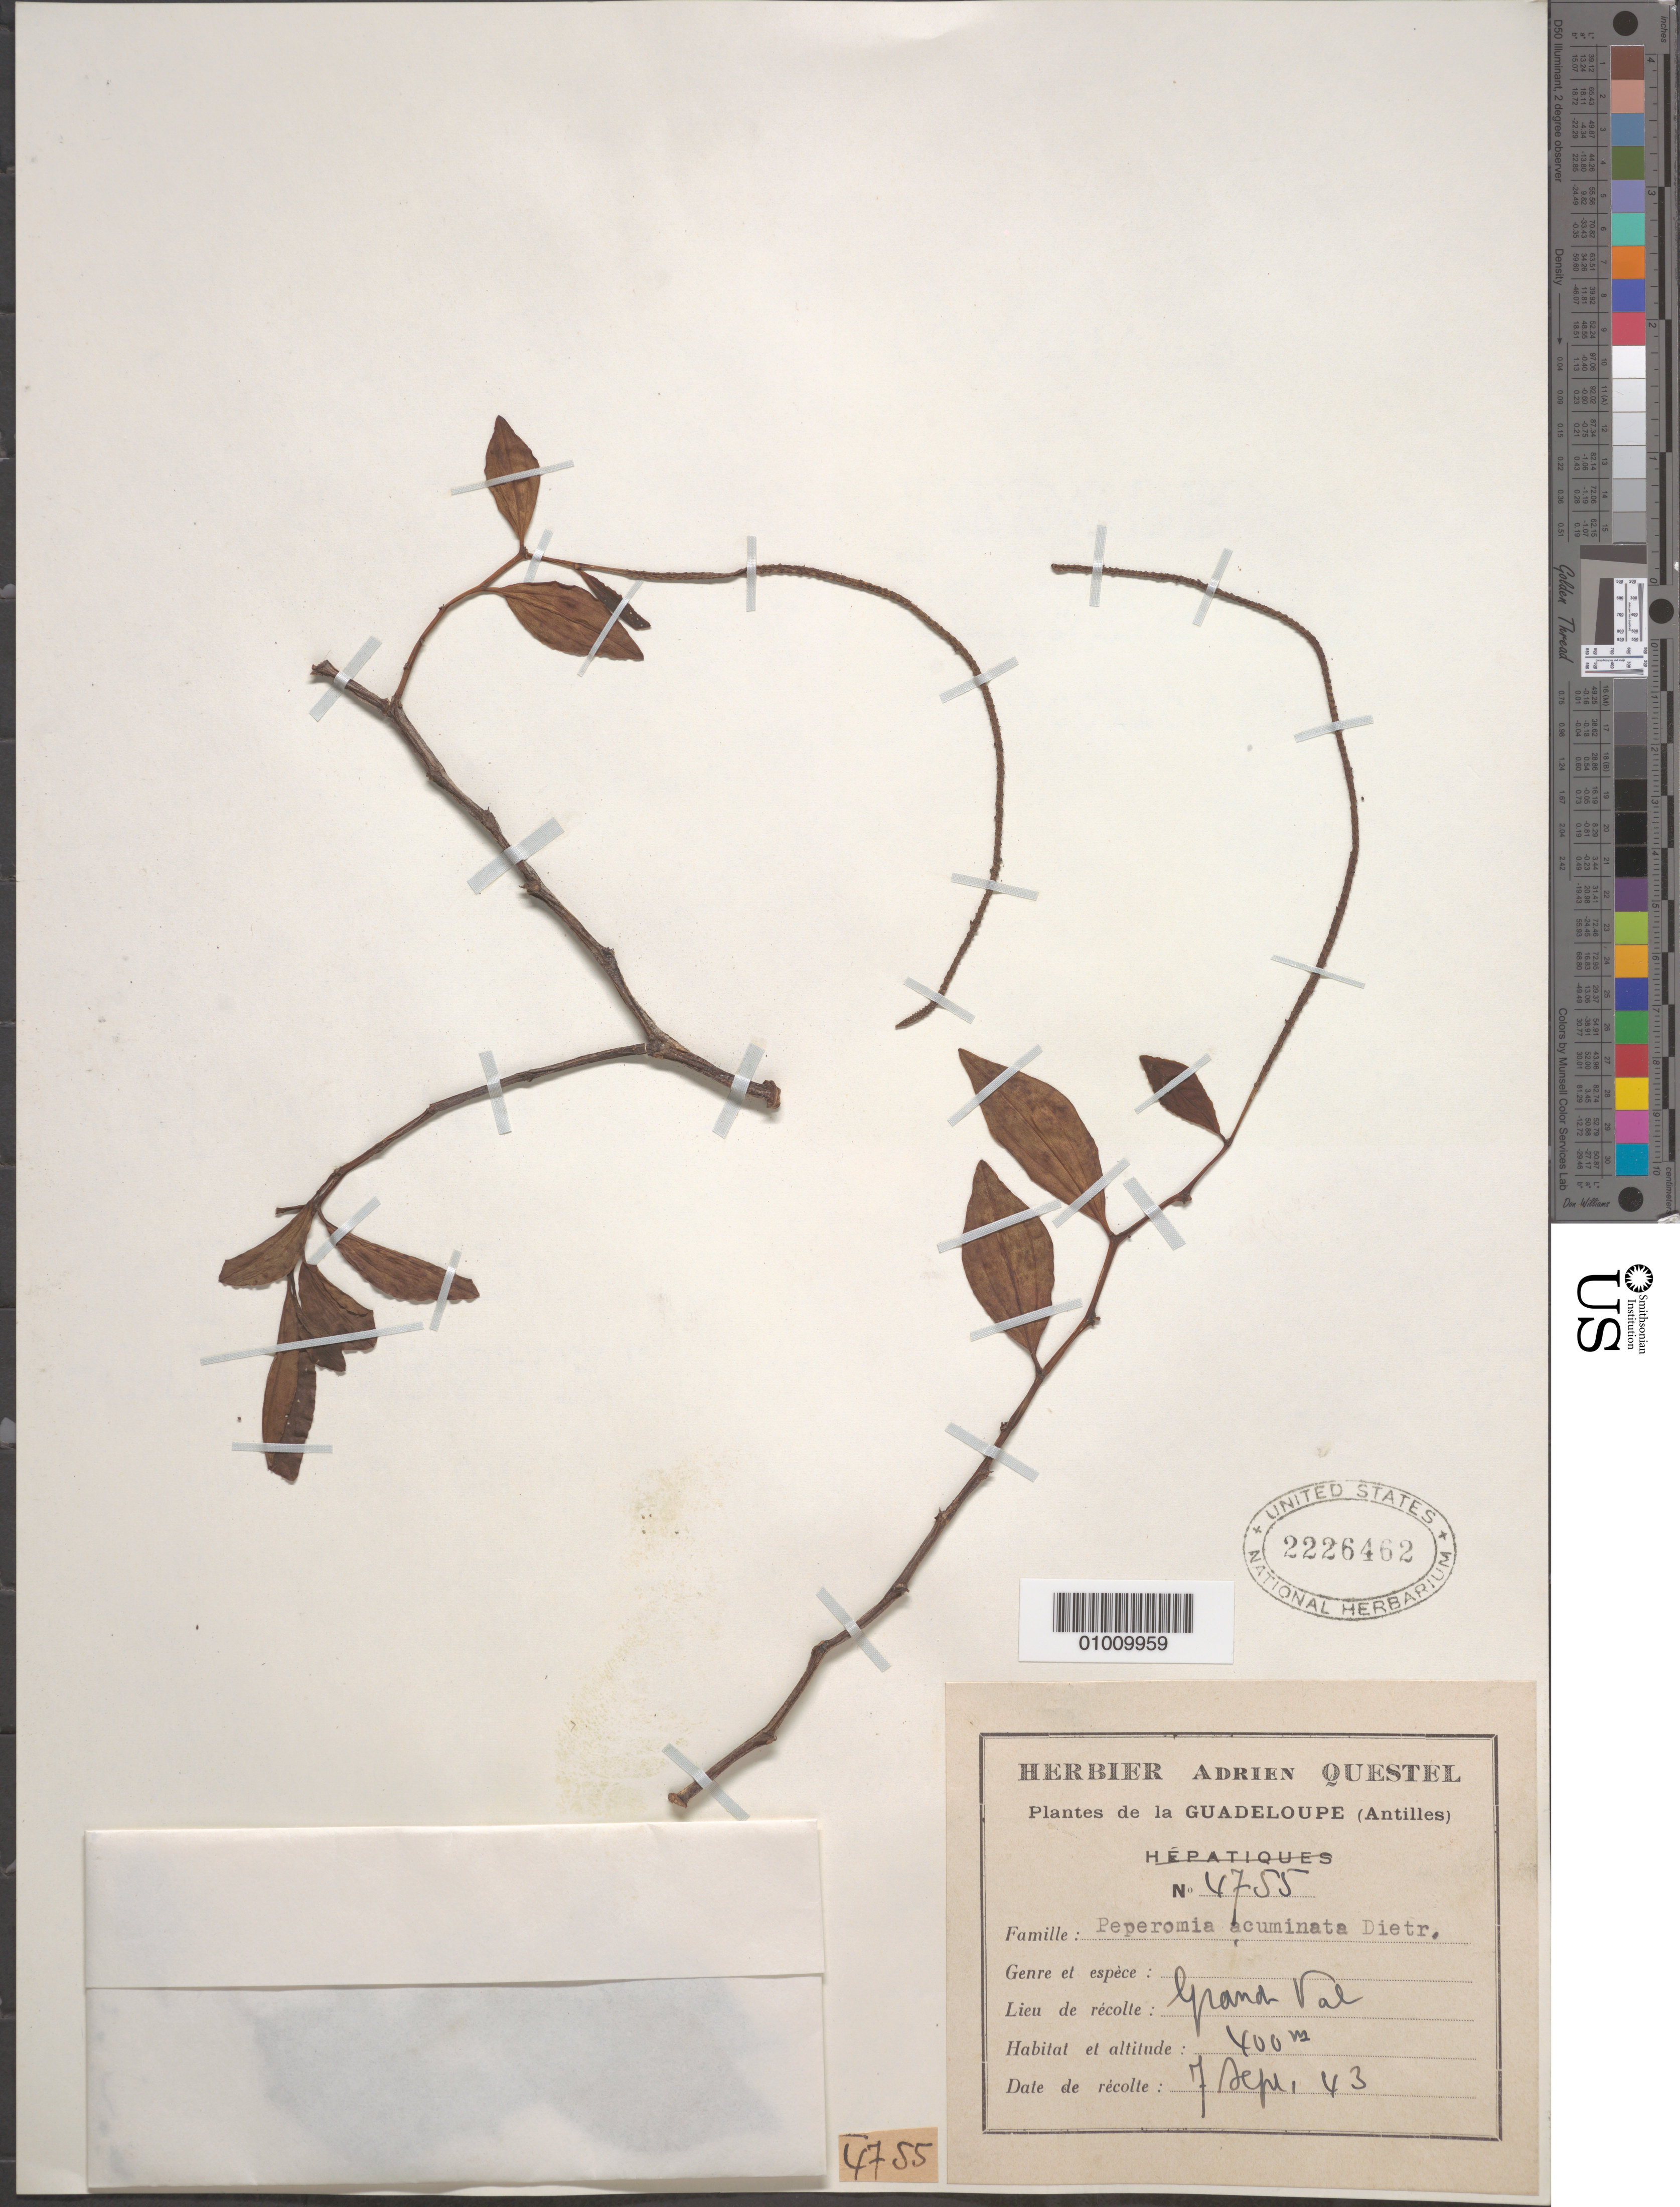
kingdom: Plantae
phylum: Tracheophyta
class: Magnoliopsida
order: Piperales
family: Piperaceae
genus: Peperomia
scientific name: Peperomia acuminata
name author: Ruiz & Pav.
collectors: A. Questel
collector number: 4755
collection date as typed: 07 Sep 1943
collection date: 1943-09-07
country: Guadeloupe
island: Basse Terre [Guadeloupe]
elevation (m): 400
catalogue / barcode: US 2226462